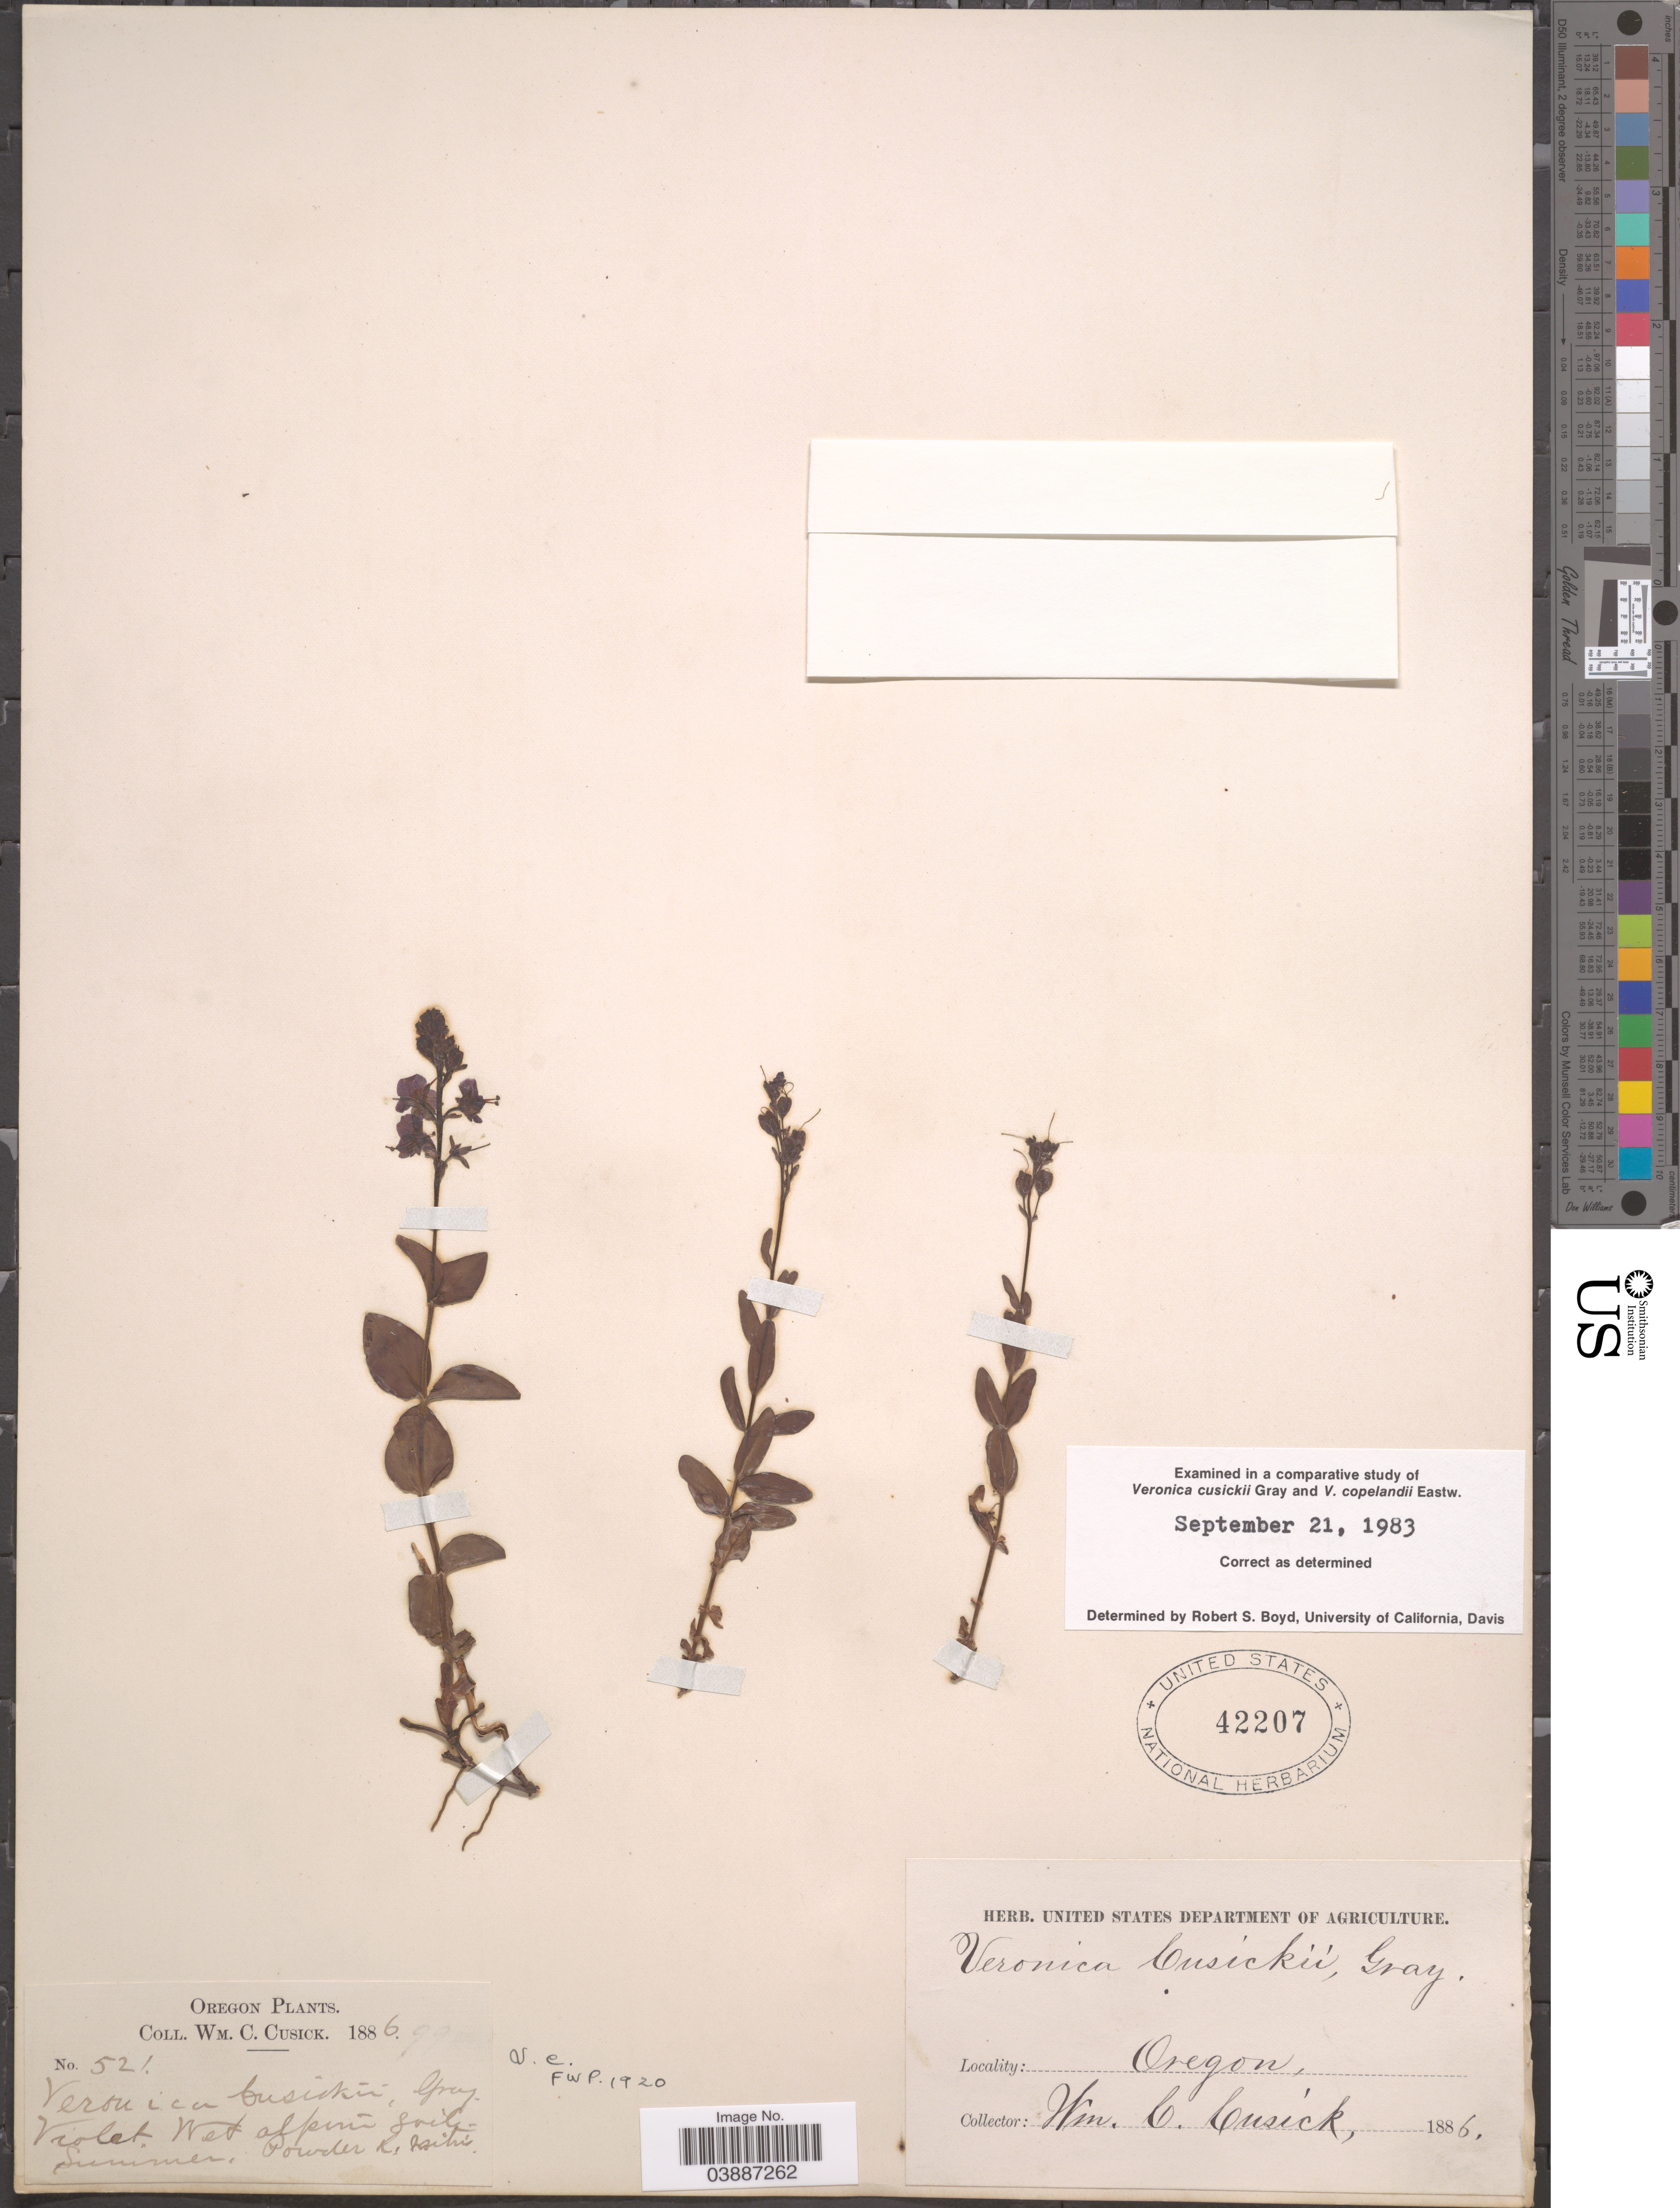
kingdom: Plantae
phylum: Tracheophyta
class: Magnoliopsida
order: Lamiales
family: Plantaginaceae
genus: Veronica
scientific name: Veronica cusickii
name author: A. Gray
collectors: W. C. Cusick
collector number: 521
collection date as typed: Summer 1886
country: United States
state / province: Oregon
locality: Powder R., Mishi [interpreted].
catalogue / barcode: US 42207